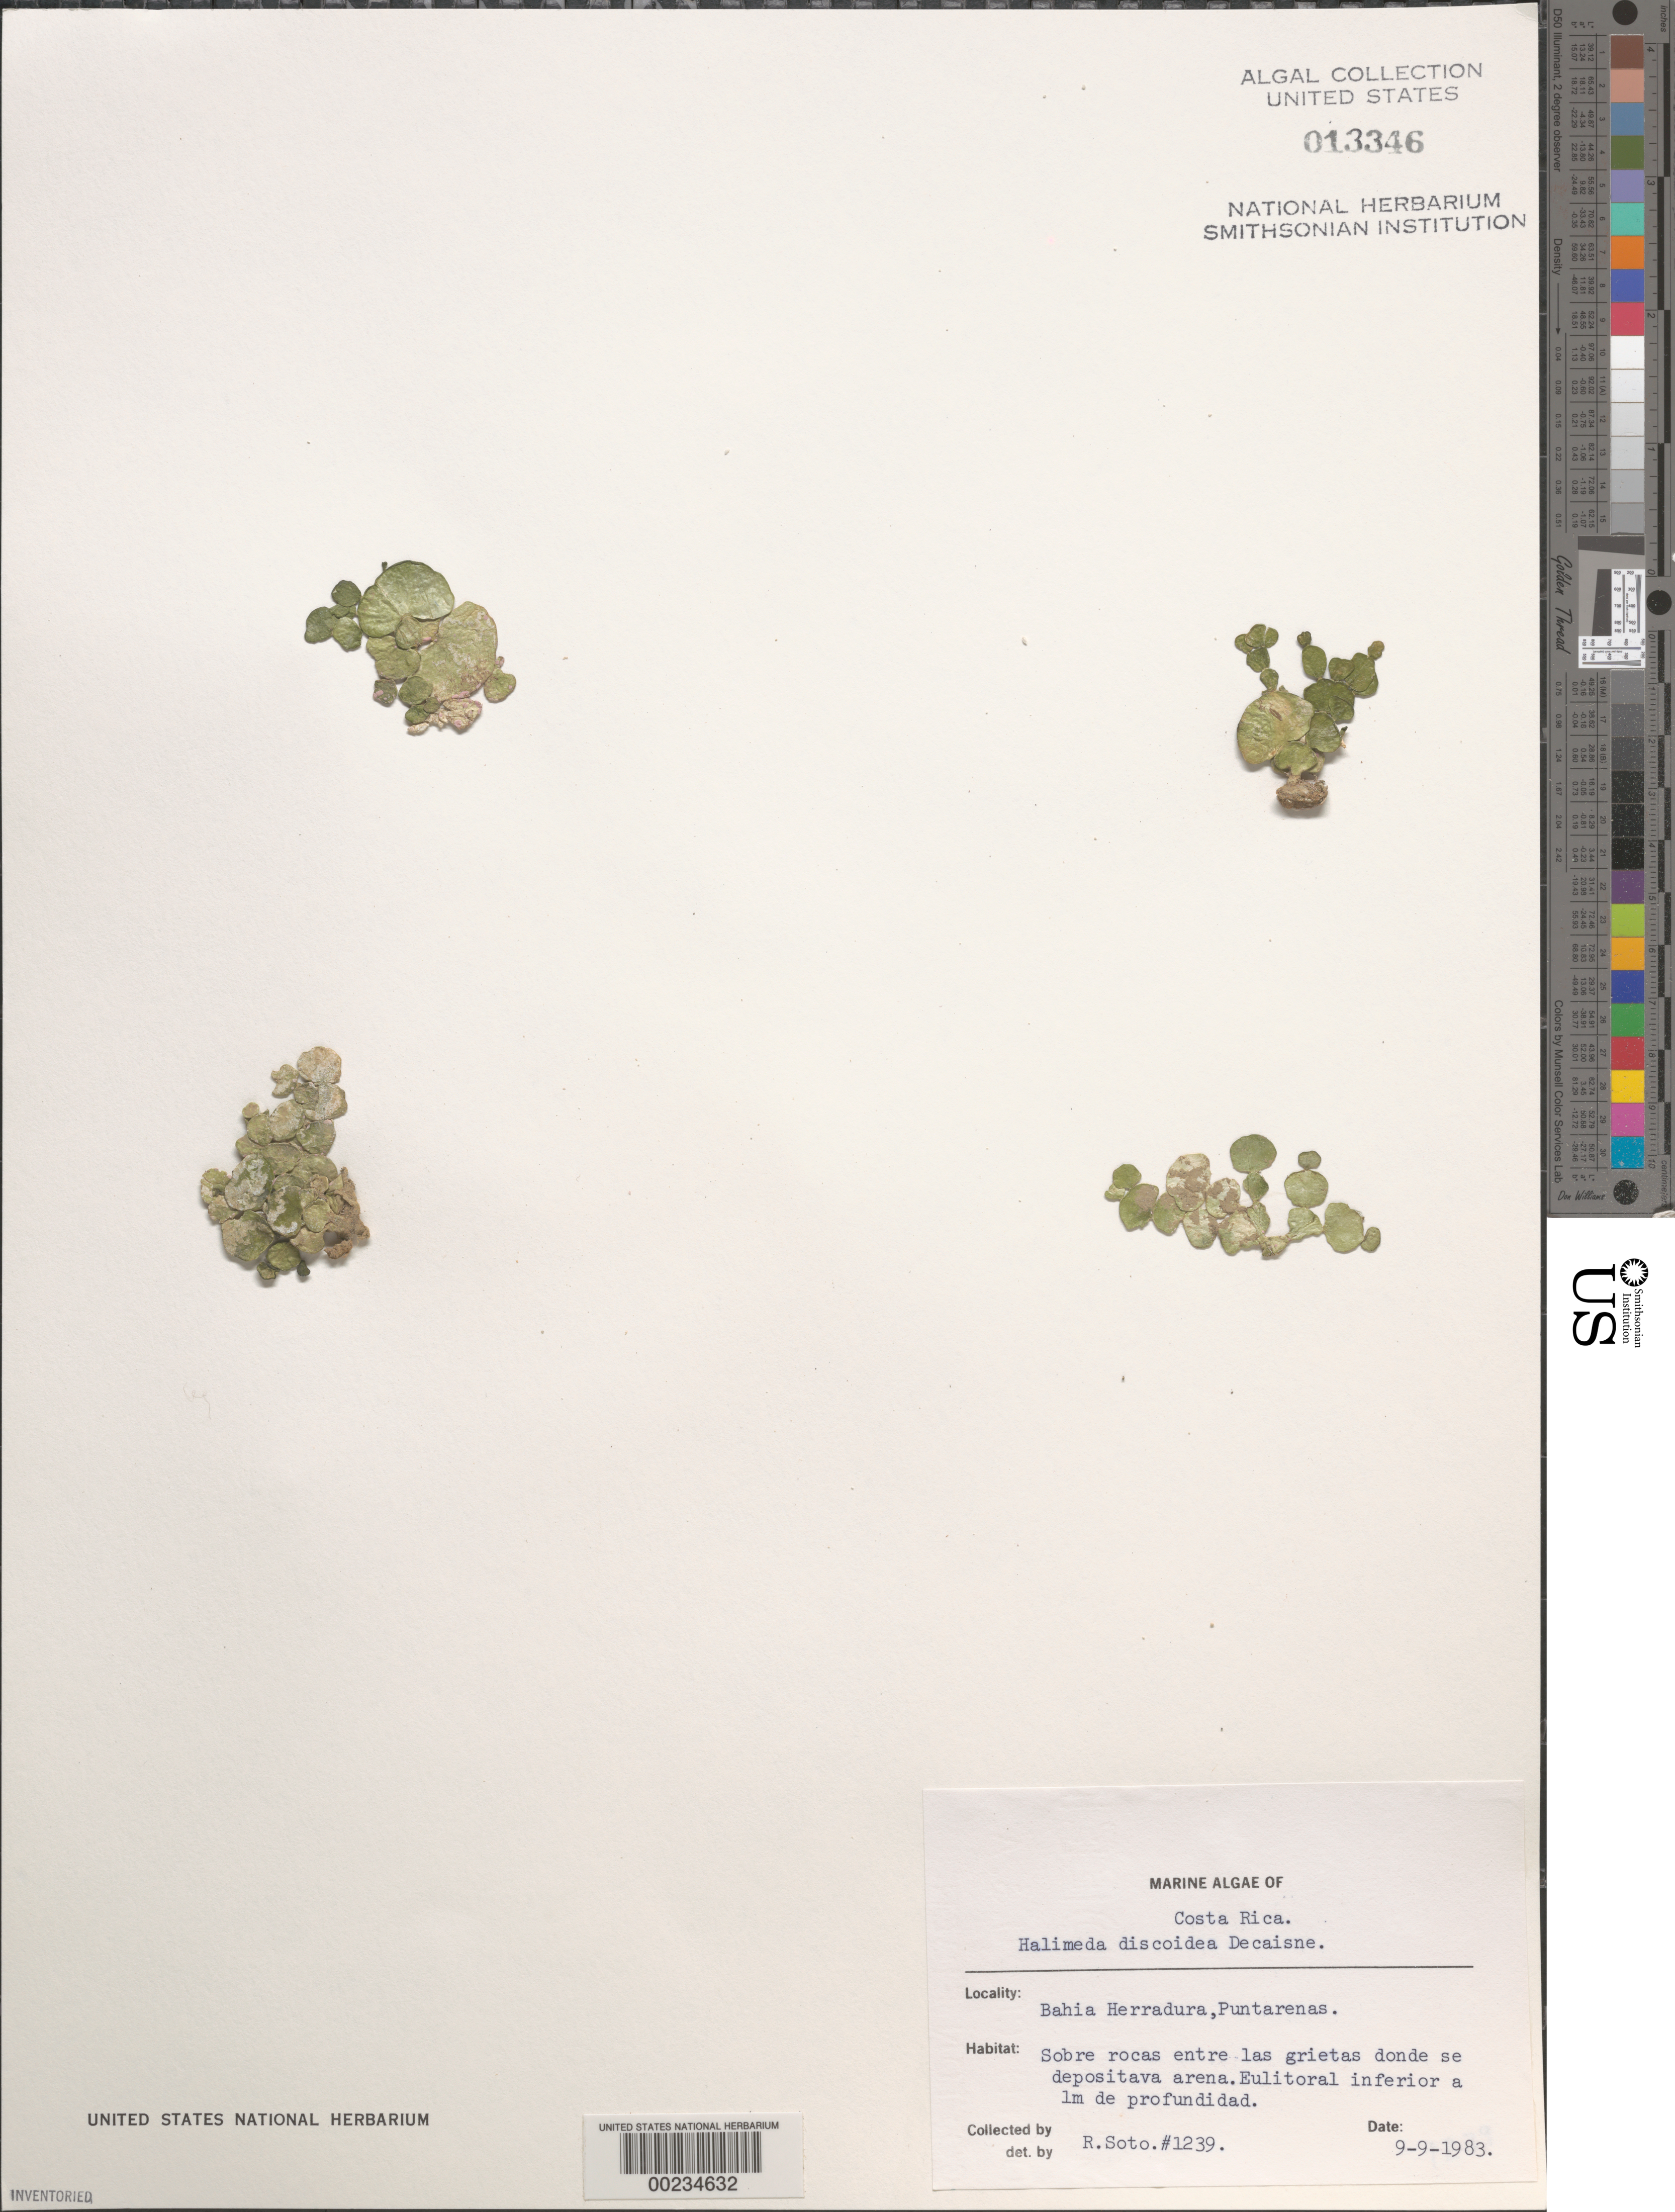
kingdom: Plantae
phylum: Chlorophyta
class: Ulvophyceae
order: Bryopsidales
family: Halimedaceae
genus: Halimeda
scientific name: Halimeda discoidea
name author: Decne.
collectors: R. Soto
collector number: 1239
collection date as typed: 09 Sep 1983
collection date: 1983-09-09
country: Costa Rica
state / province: Puntarenas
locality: Bahia herradura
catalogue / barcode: US 13346